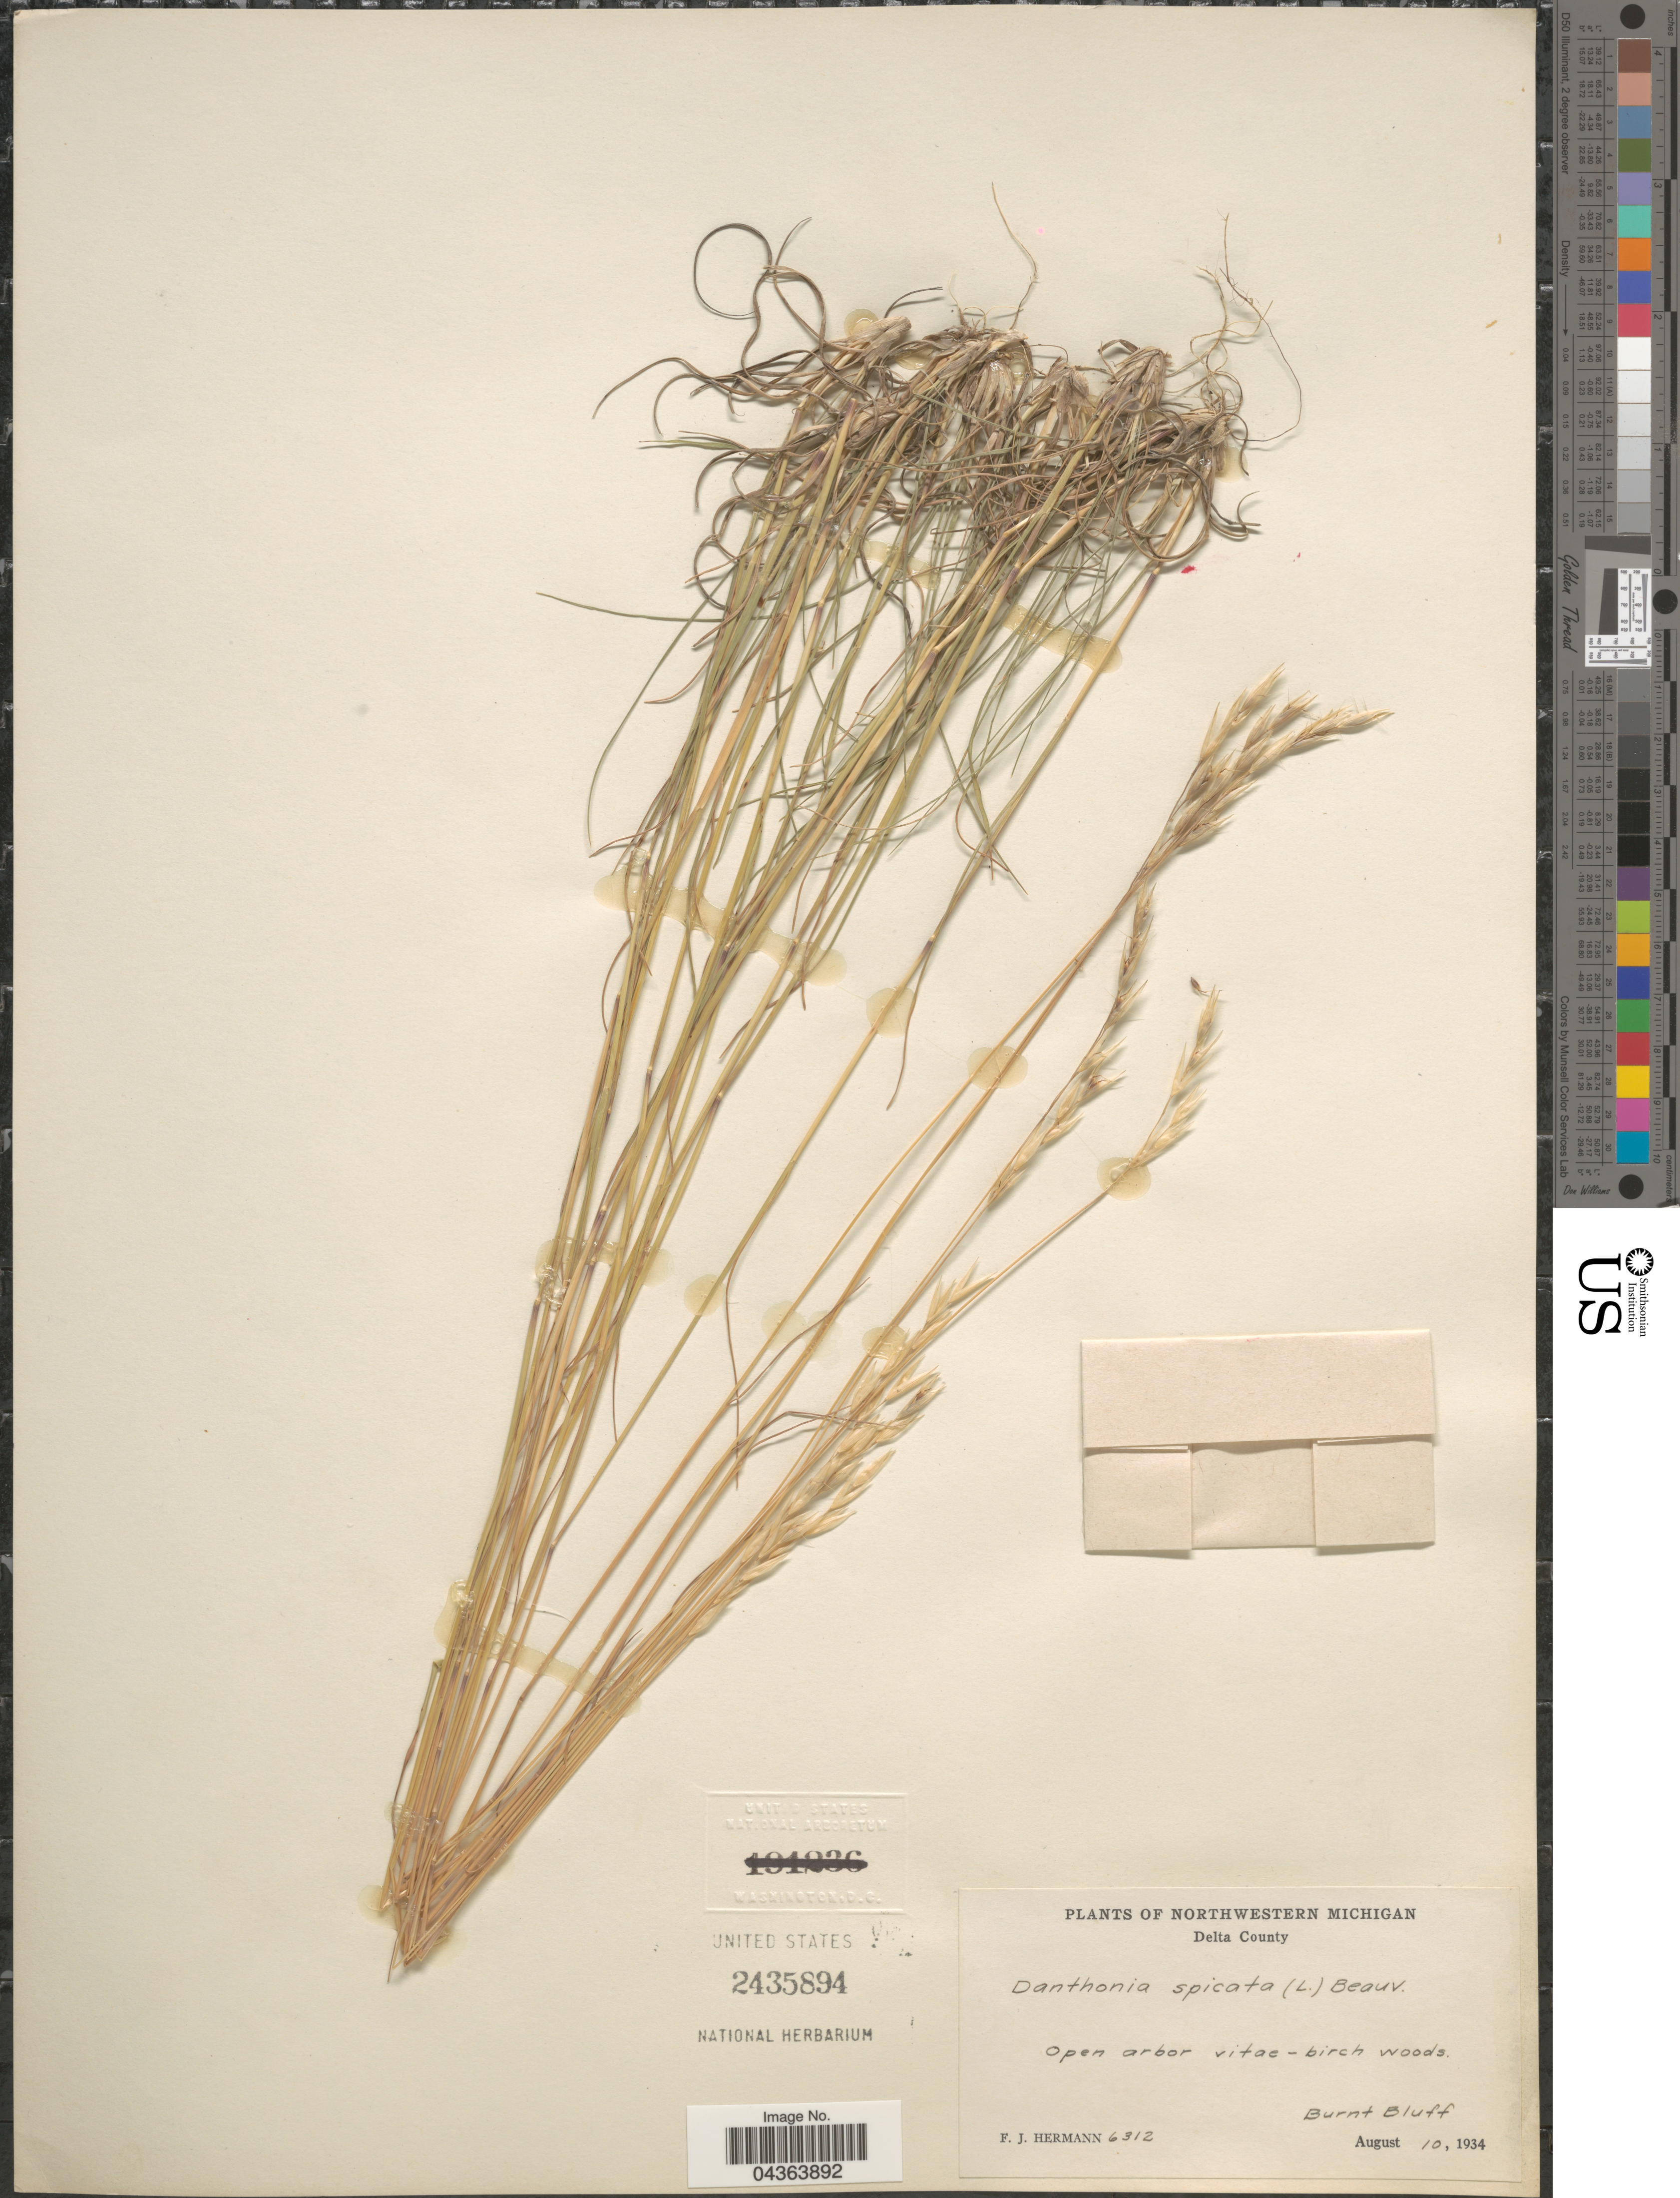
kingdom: Plantae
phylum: Tracheophyta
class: Liliopsida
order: Poales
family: Poaceae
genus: Danthonia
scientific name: Danthonia spicata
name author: (L.) P. Beauv. ex Roem. & Schult.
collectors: F. J. Hermann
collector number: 6312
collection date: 1934-08-10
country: United States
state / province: Michigan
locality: Northwestern Michigan. Delta County. Burnt Bluff.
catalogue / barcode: US 2435894